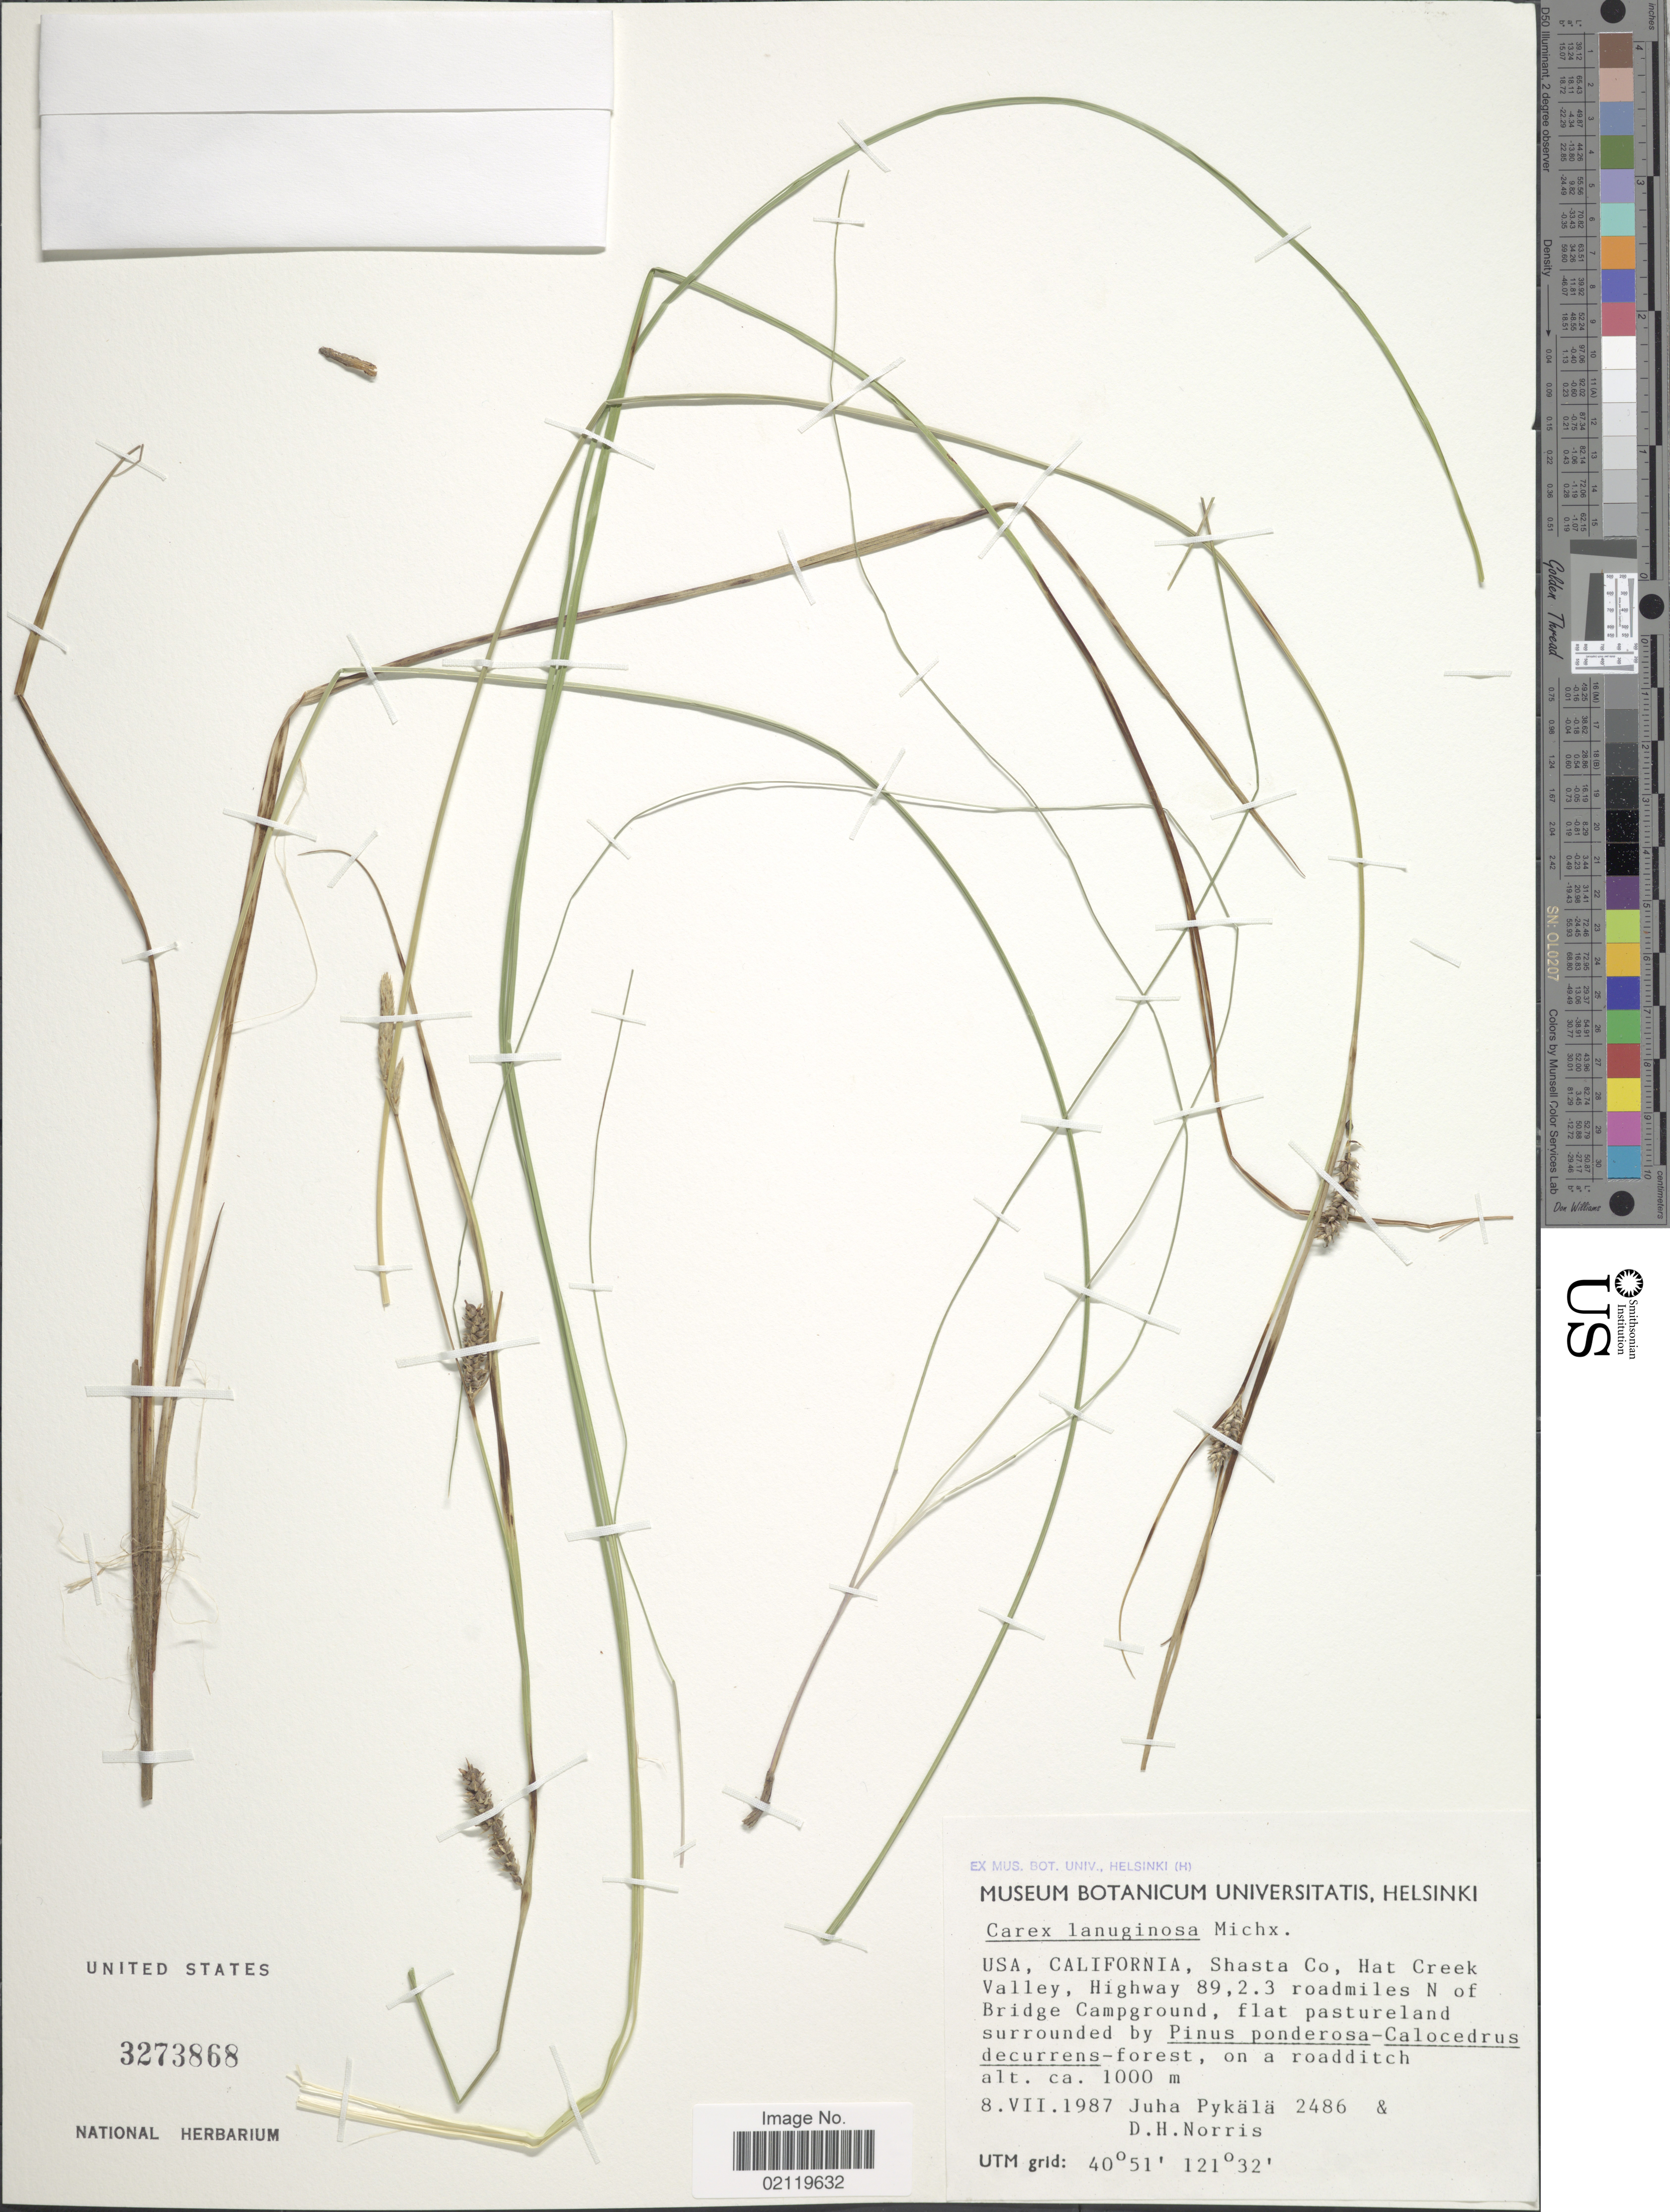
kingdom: Plantae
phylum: Tracheophyta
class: Liliopsida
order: Poales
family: Cyperaceae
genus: Carex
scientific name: Carex pellita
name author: Muhl. ex Willd.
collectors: J. Pykala & D. H. Norris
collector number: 2486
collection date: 1987-08-08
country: United States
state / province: California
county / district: Shasta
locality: USA, Shasta Co, Hat Creek Valley, Highway 89, 2.3 roadmiles N of Bridge Campground, on a roadditch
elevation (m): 1000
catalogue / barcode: US 3273868